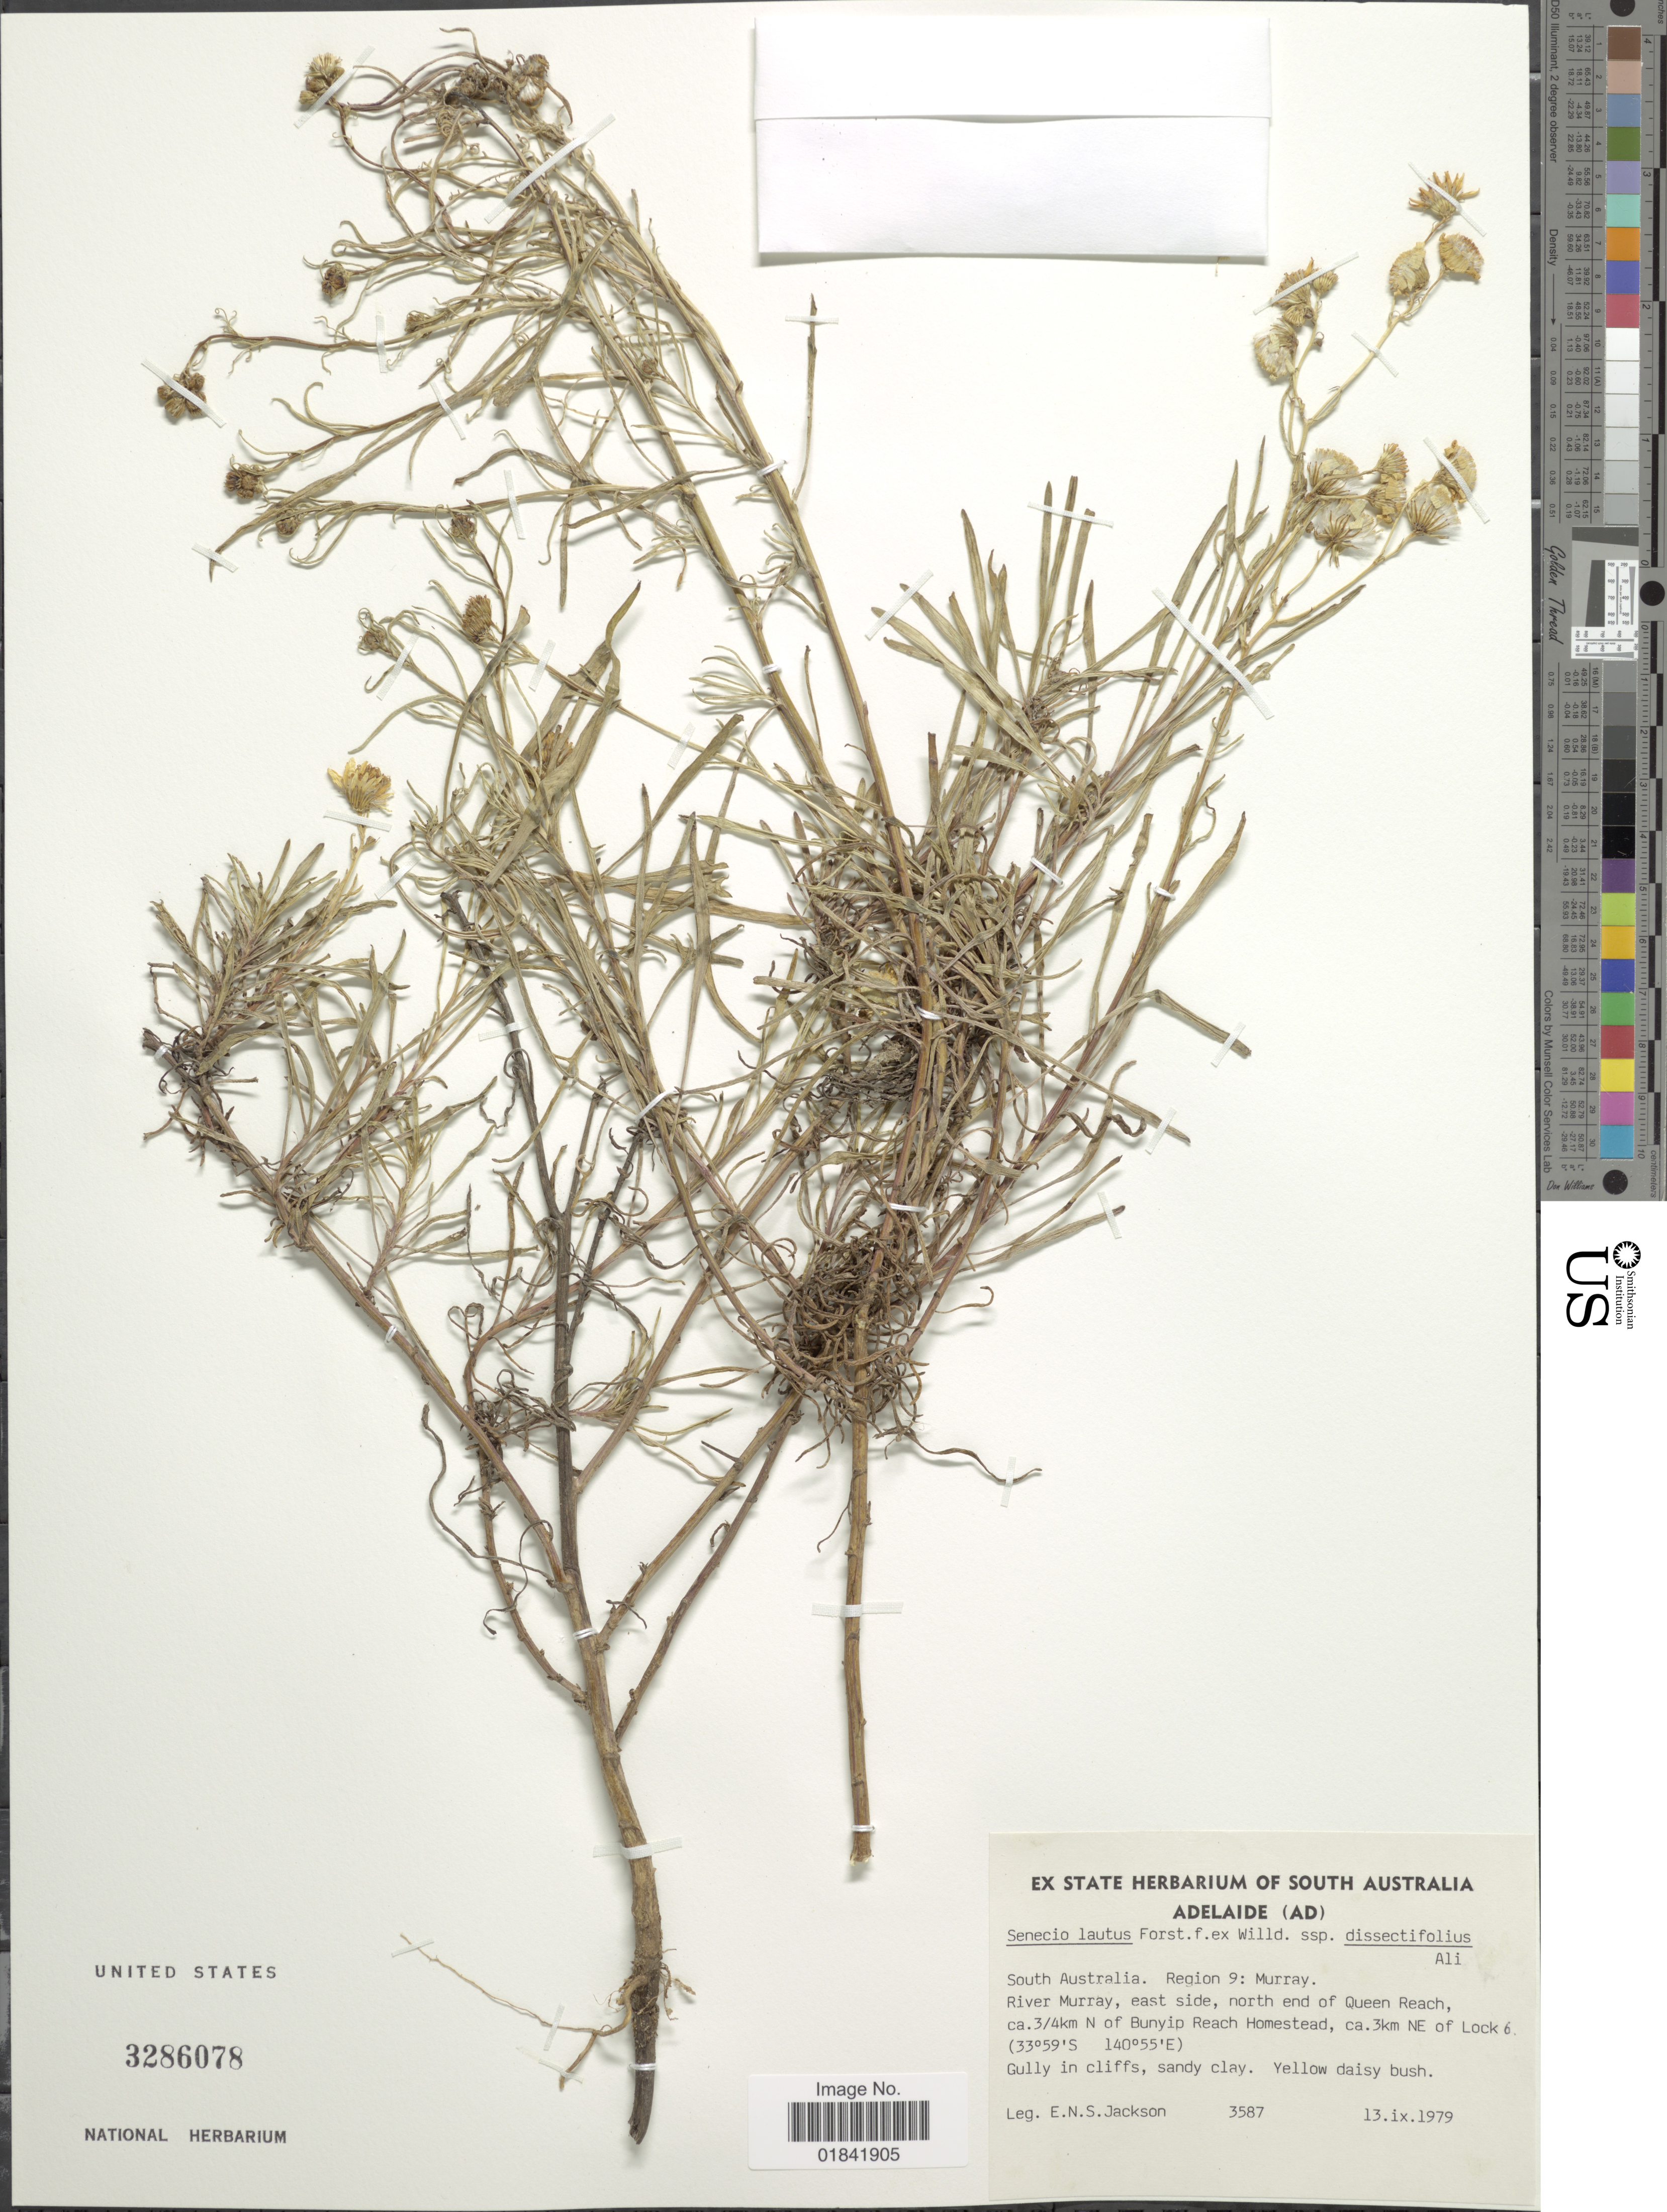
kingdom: Plantae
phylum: Tracheophyta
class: Magnoliopsida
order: Asterales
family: Asteraceae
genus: Senecio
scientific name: Senecio lautus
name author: Sol. ex G. Forst.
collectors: E. Jackson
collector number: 3587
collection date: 1979-09-13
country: Australia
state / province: South Australia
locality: Region 9: Murray, River Murray, east side, north end of Queen Reach, ca. 3/4km N of Bunyip Reach Homestead, ca. 3km NE of Lock 6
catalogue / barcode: US 3286078